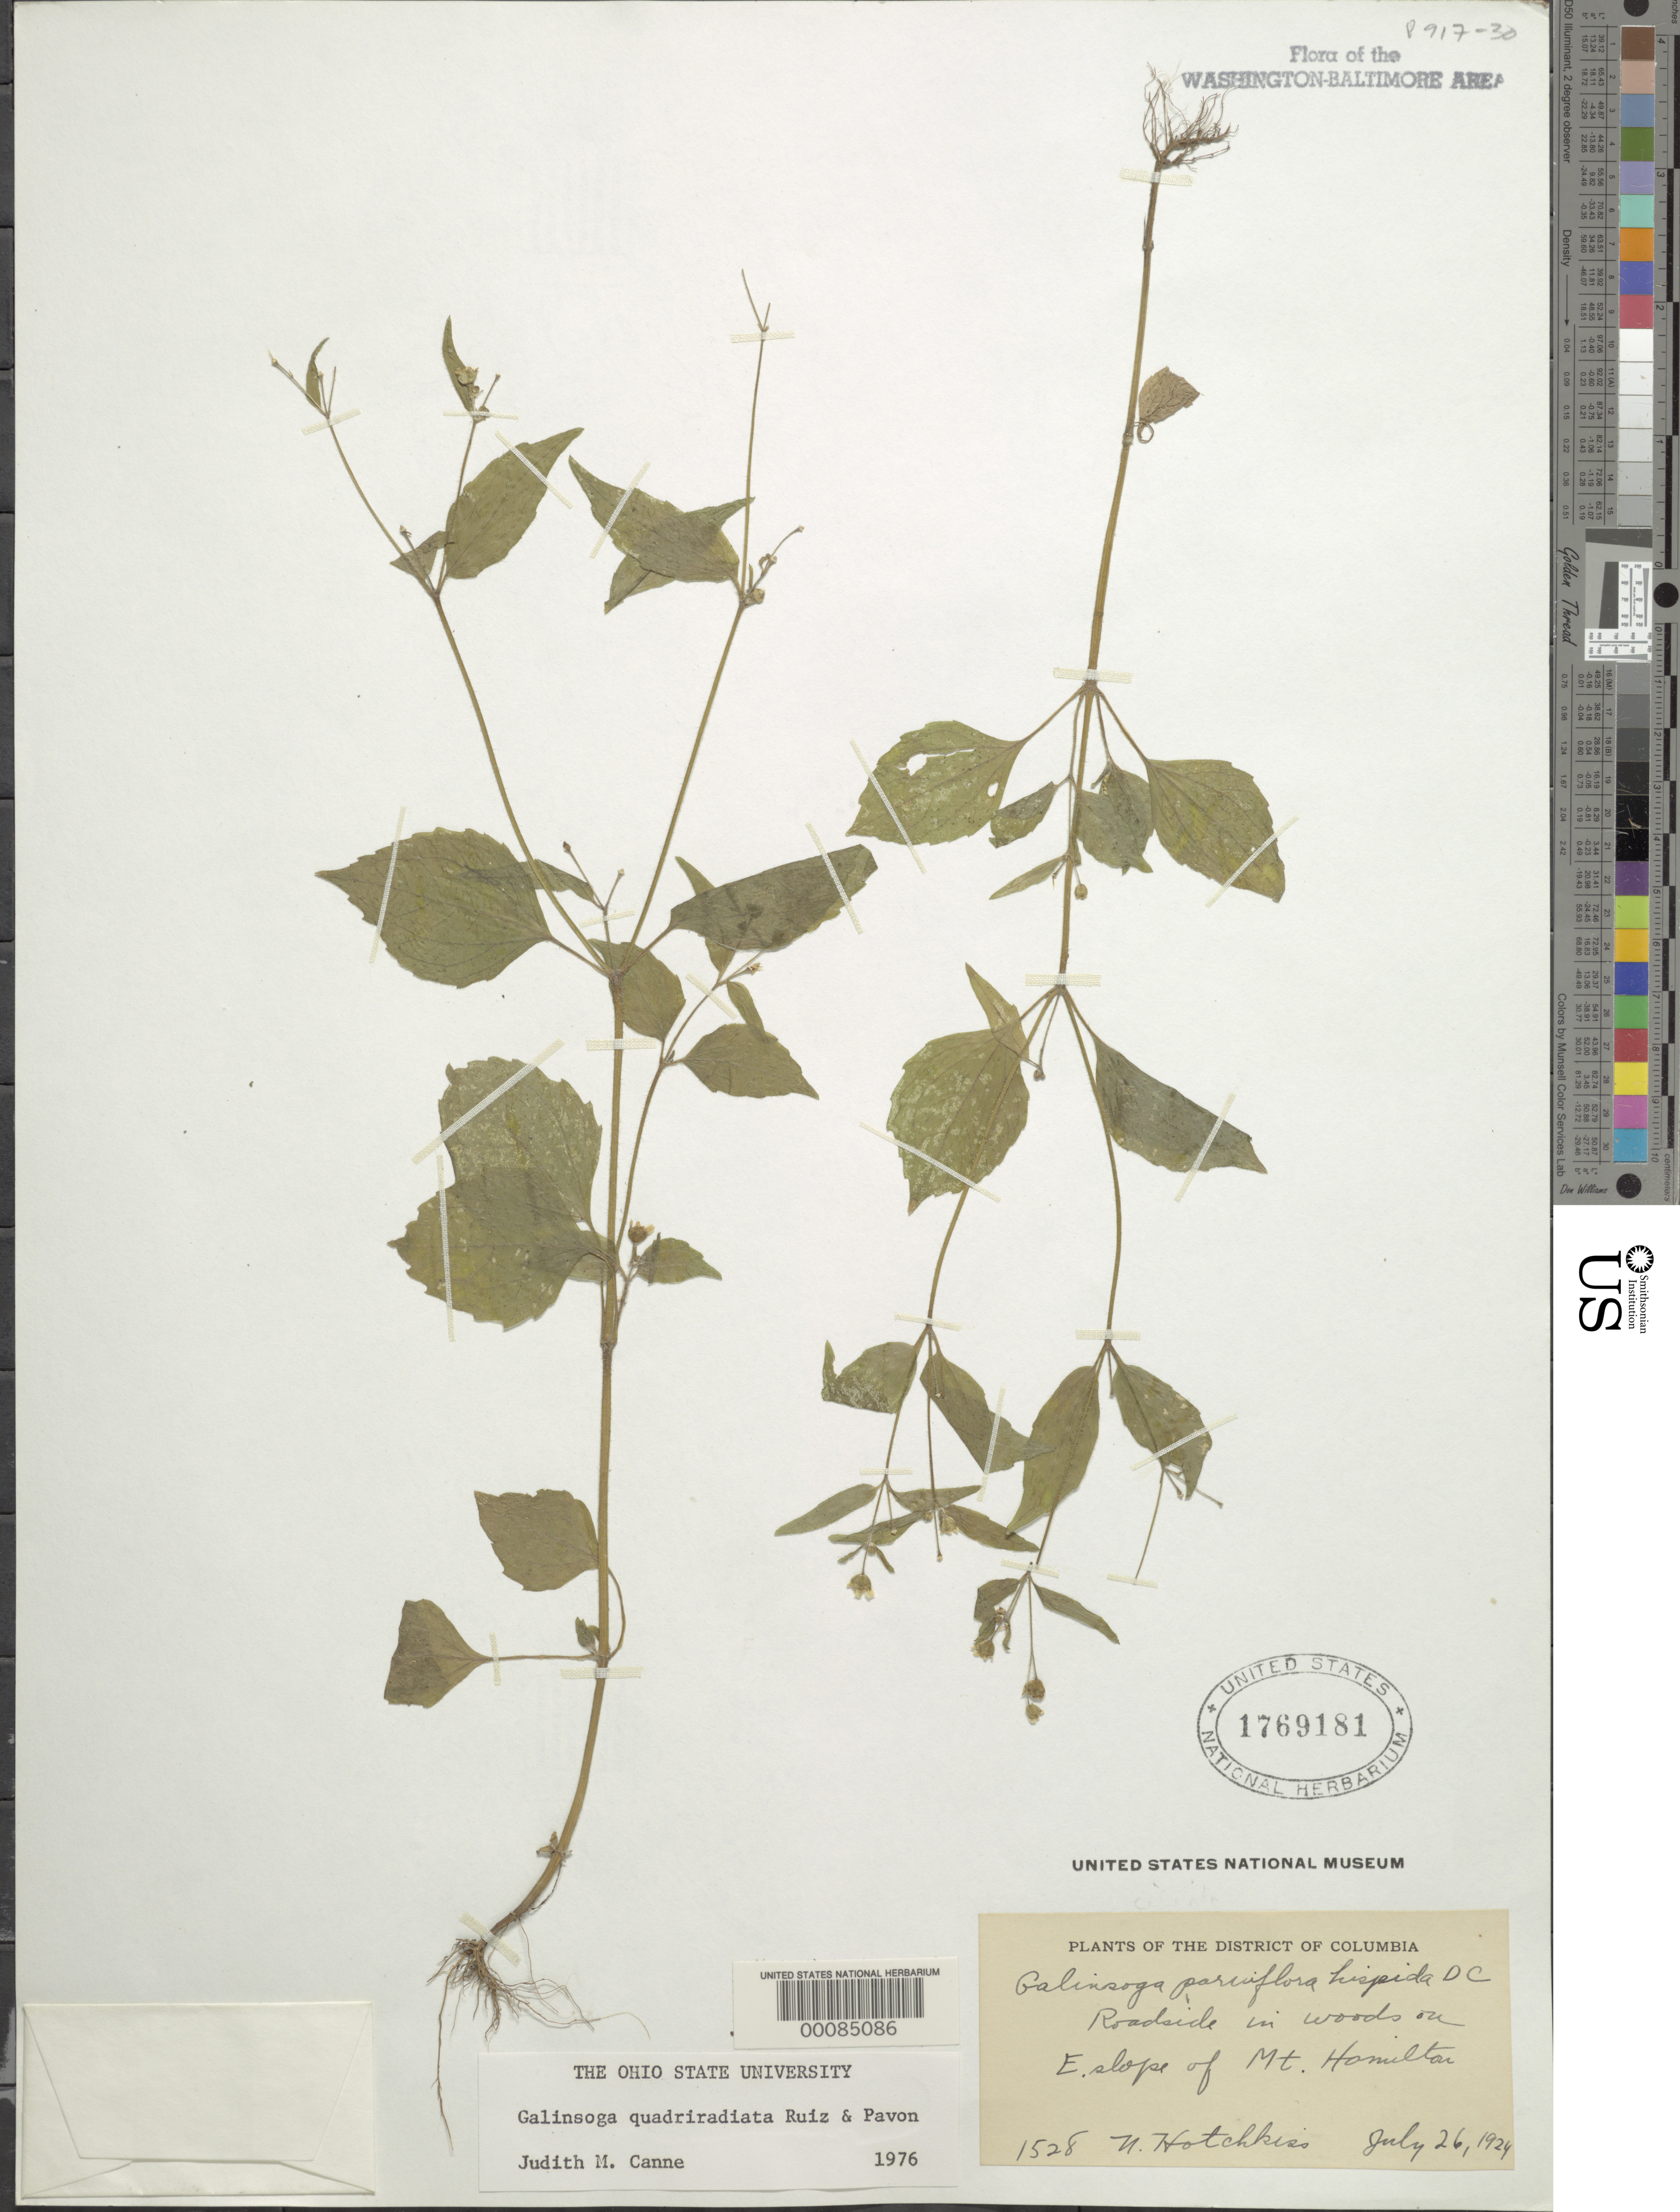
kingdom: Plantae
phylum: Tracheophyta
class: Magnoliopsida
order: Asterales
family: Asteraceae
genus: Galinsoga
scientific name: Galinsoga quadriradiata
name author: Ruiz & Pav.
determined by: Canne-Hilliker, J. M.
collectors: N. Hotchkiss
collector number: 1528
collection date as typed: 26 Jul 1924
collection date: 1924-07-26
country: United States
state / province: District of Columbia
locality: East slope of Mount Hamilton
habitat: Roadside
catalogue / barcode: US 1769181